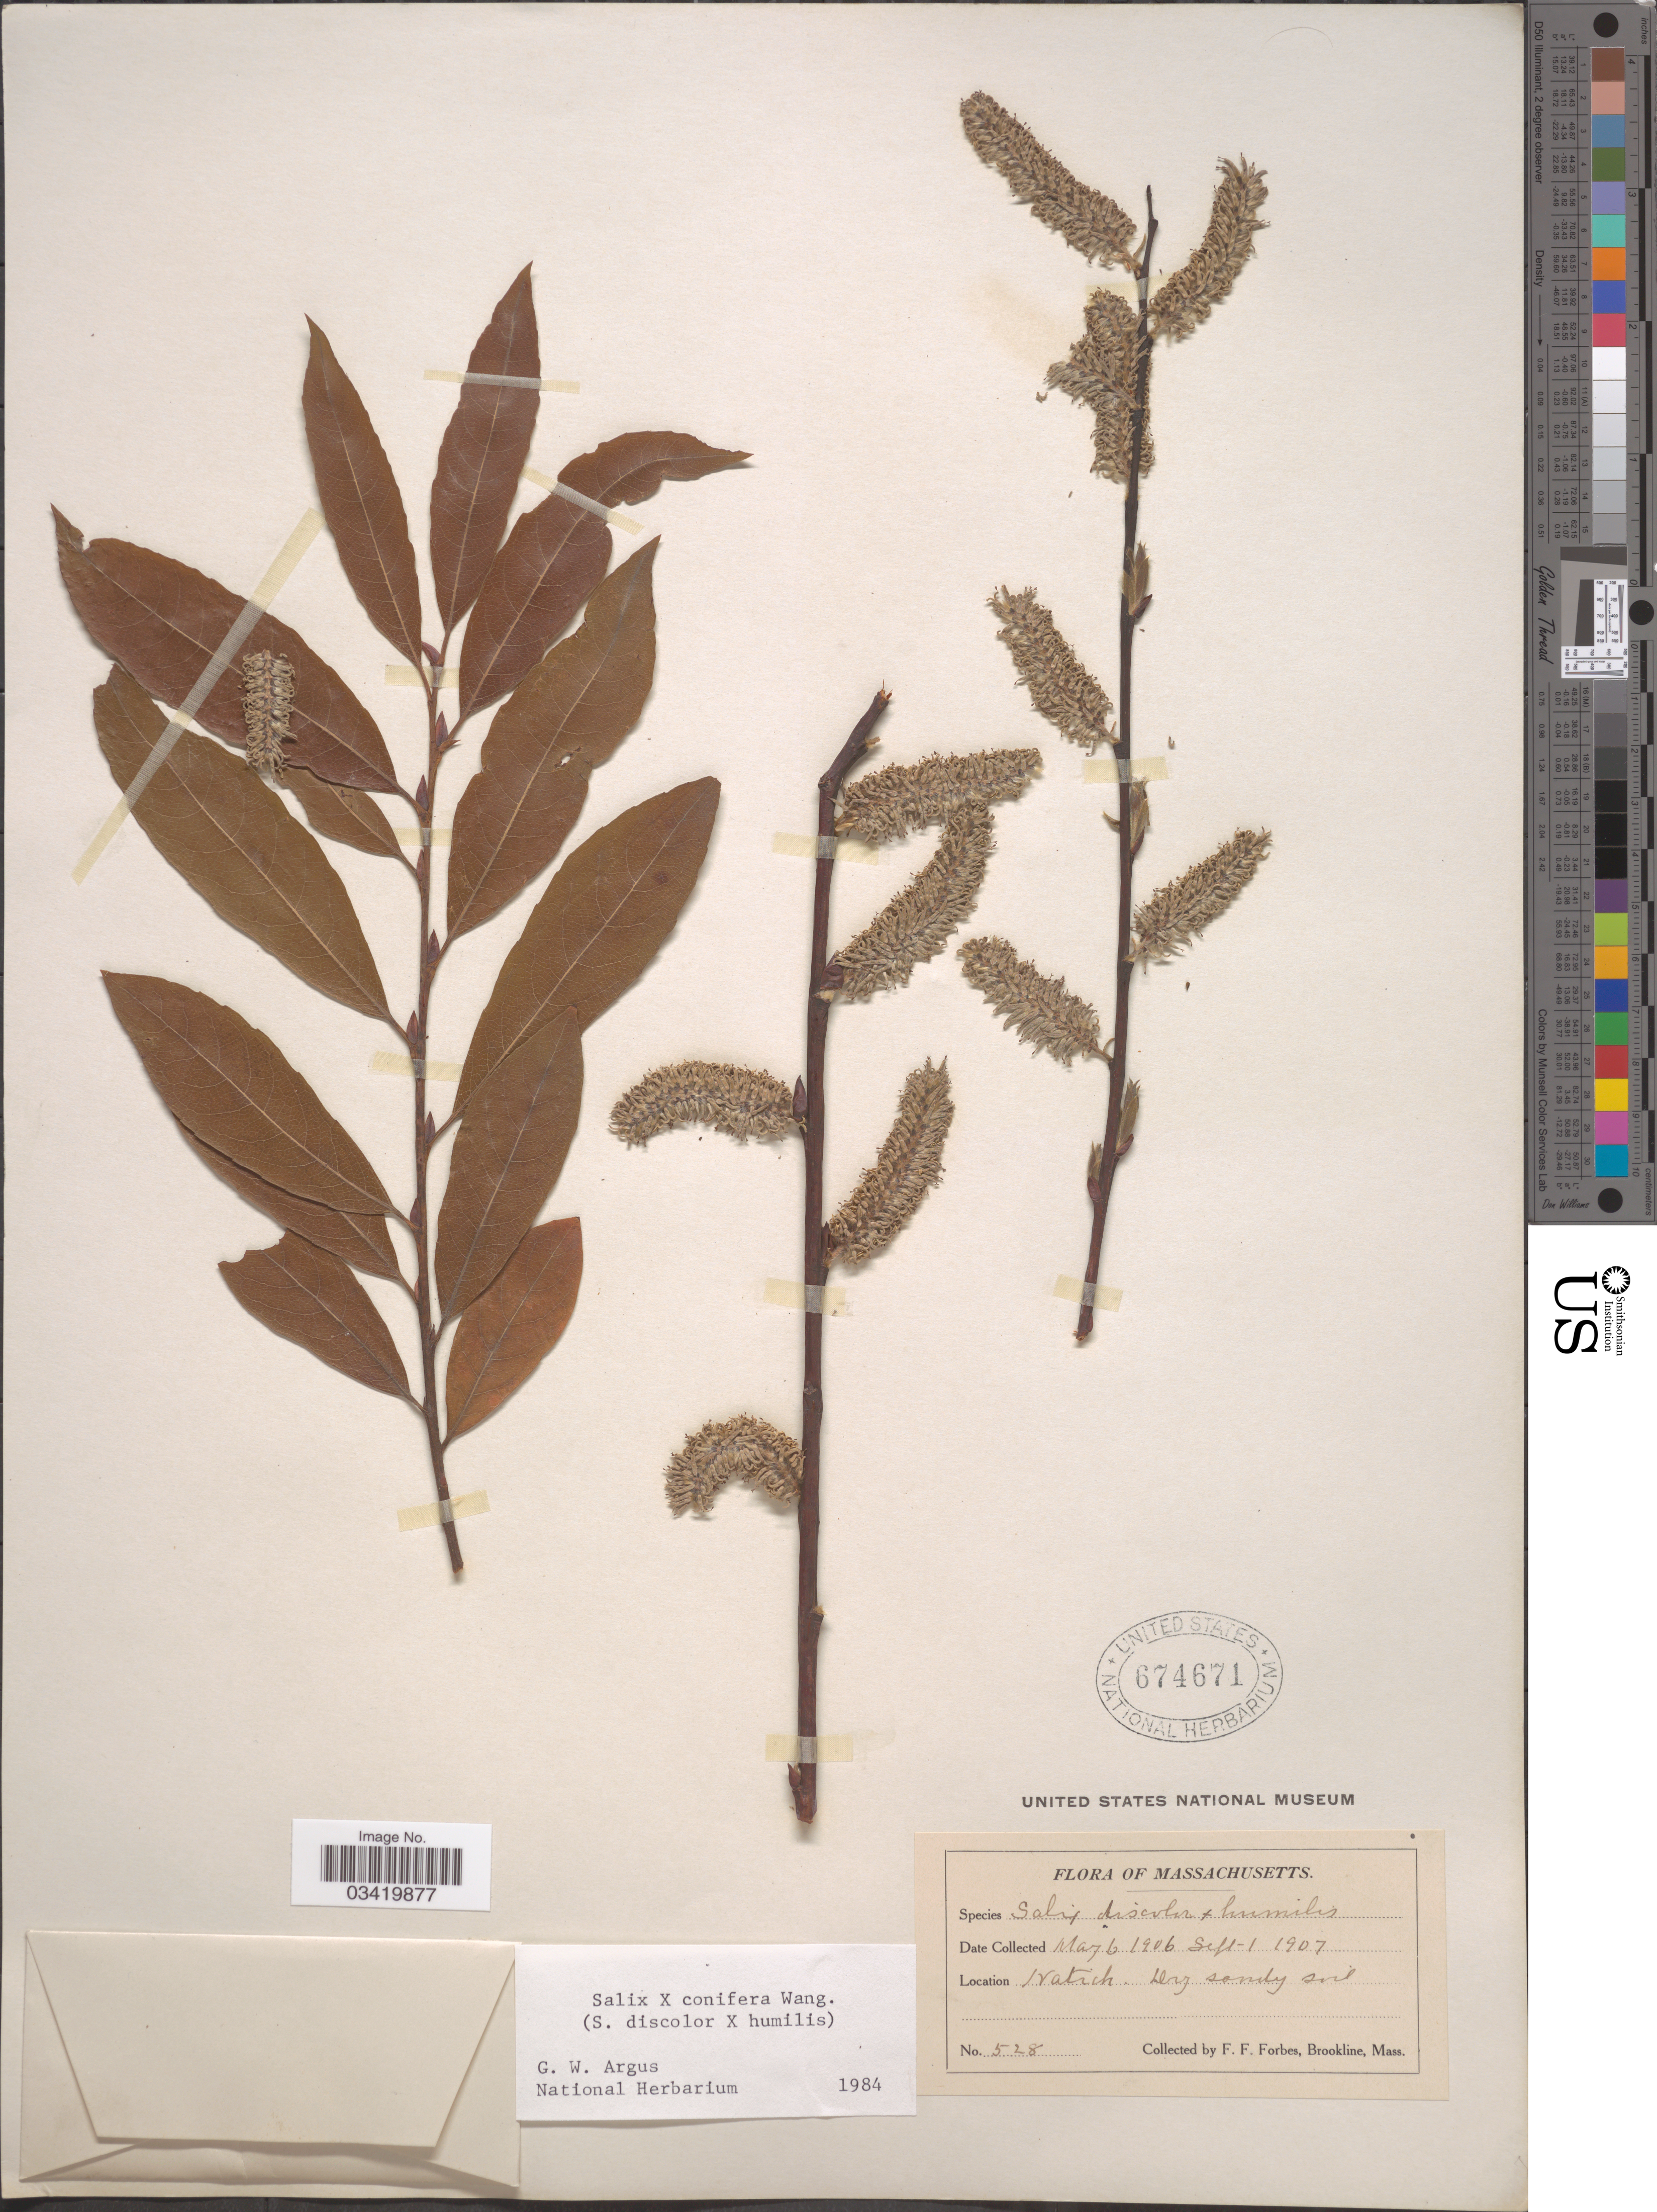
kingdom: Plantae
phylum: Tracheophyta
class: Magnoliopsida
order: Malpighiales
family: Salicaceae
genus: Salix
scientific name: Salix x conifera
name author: Wangenh.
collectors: F. Forbes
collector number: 528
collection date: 1906-05-06/1907-09-01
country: United States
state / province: Massachusetts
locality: Natick.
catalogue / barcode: US 674671